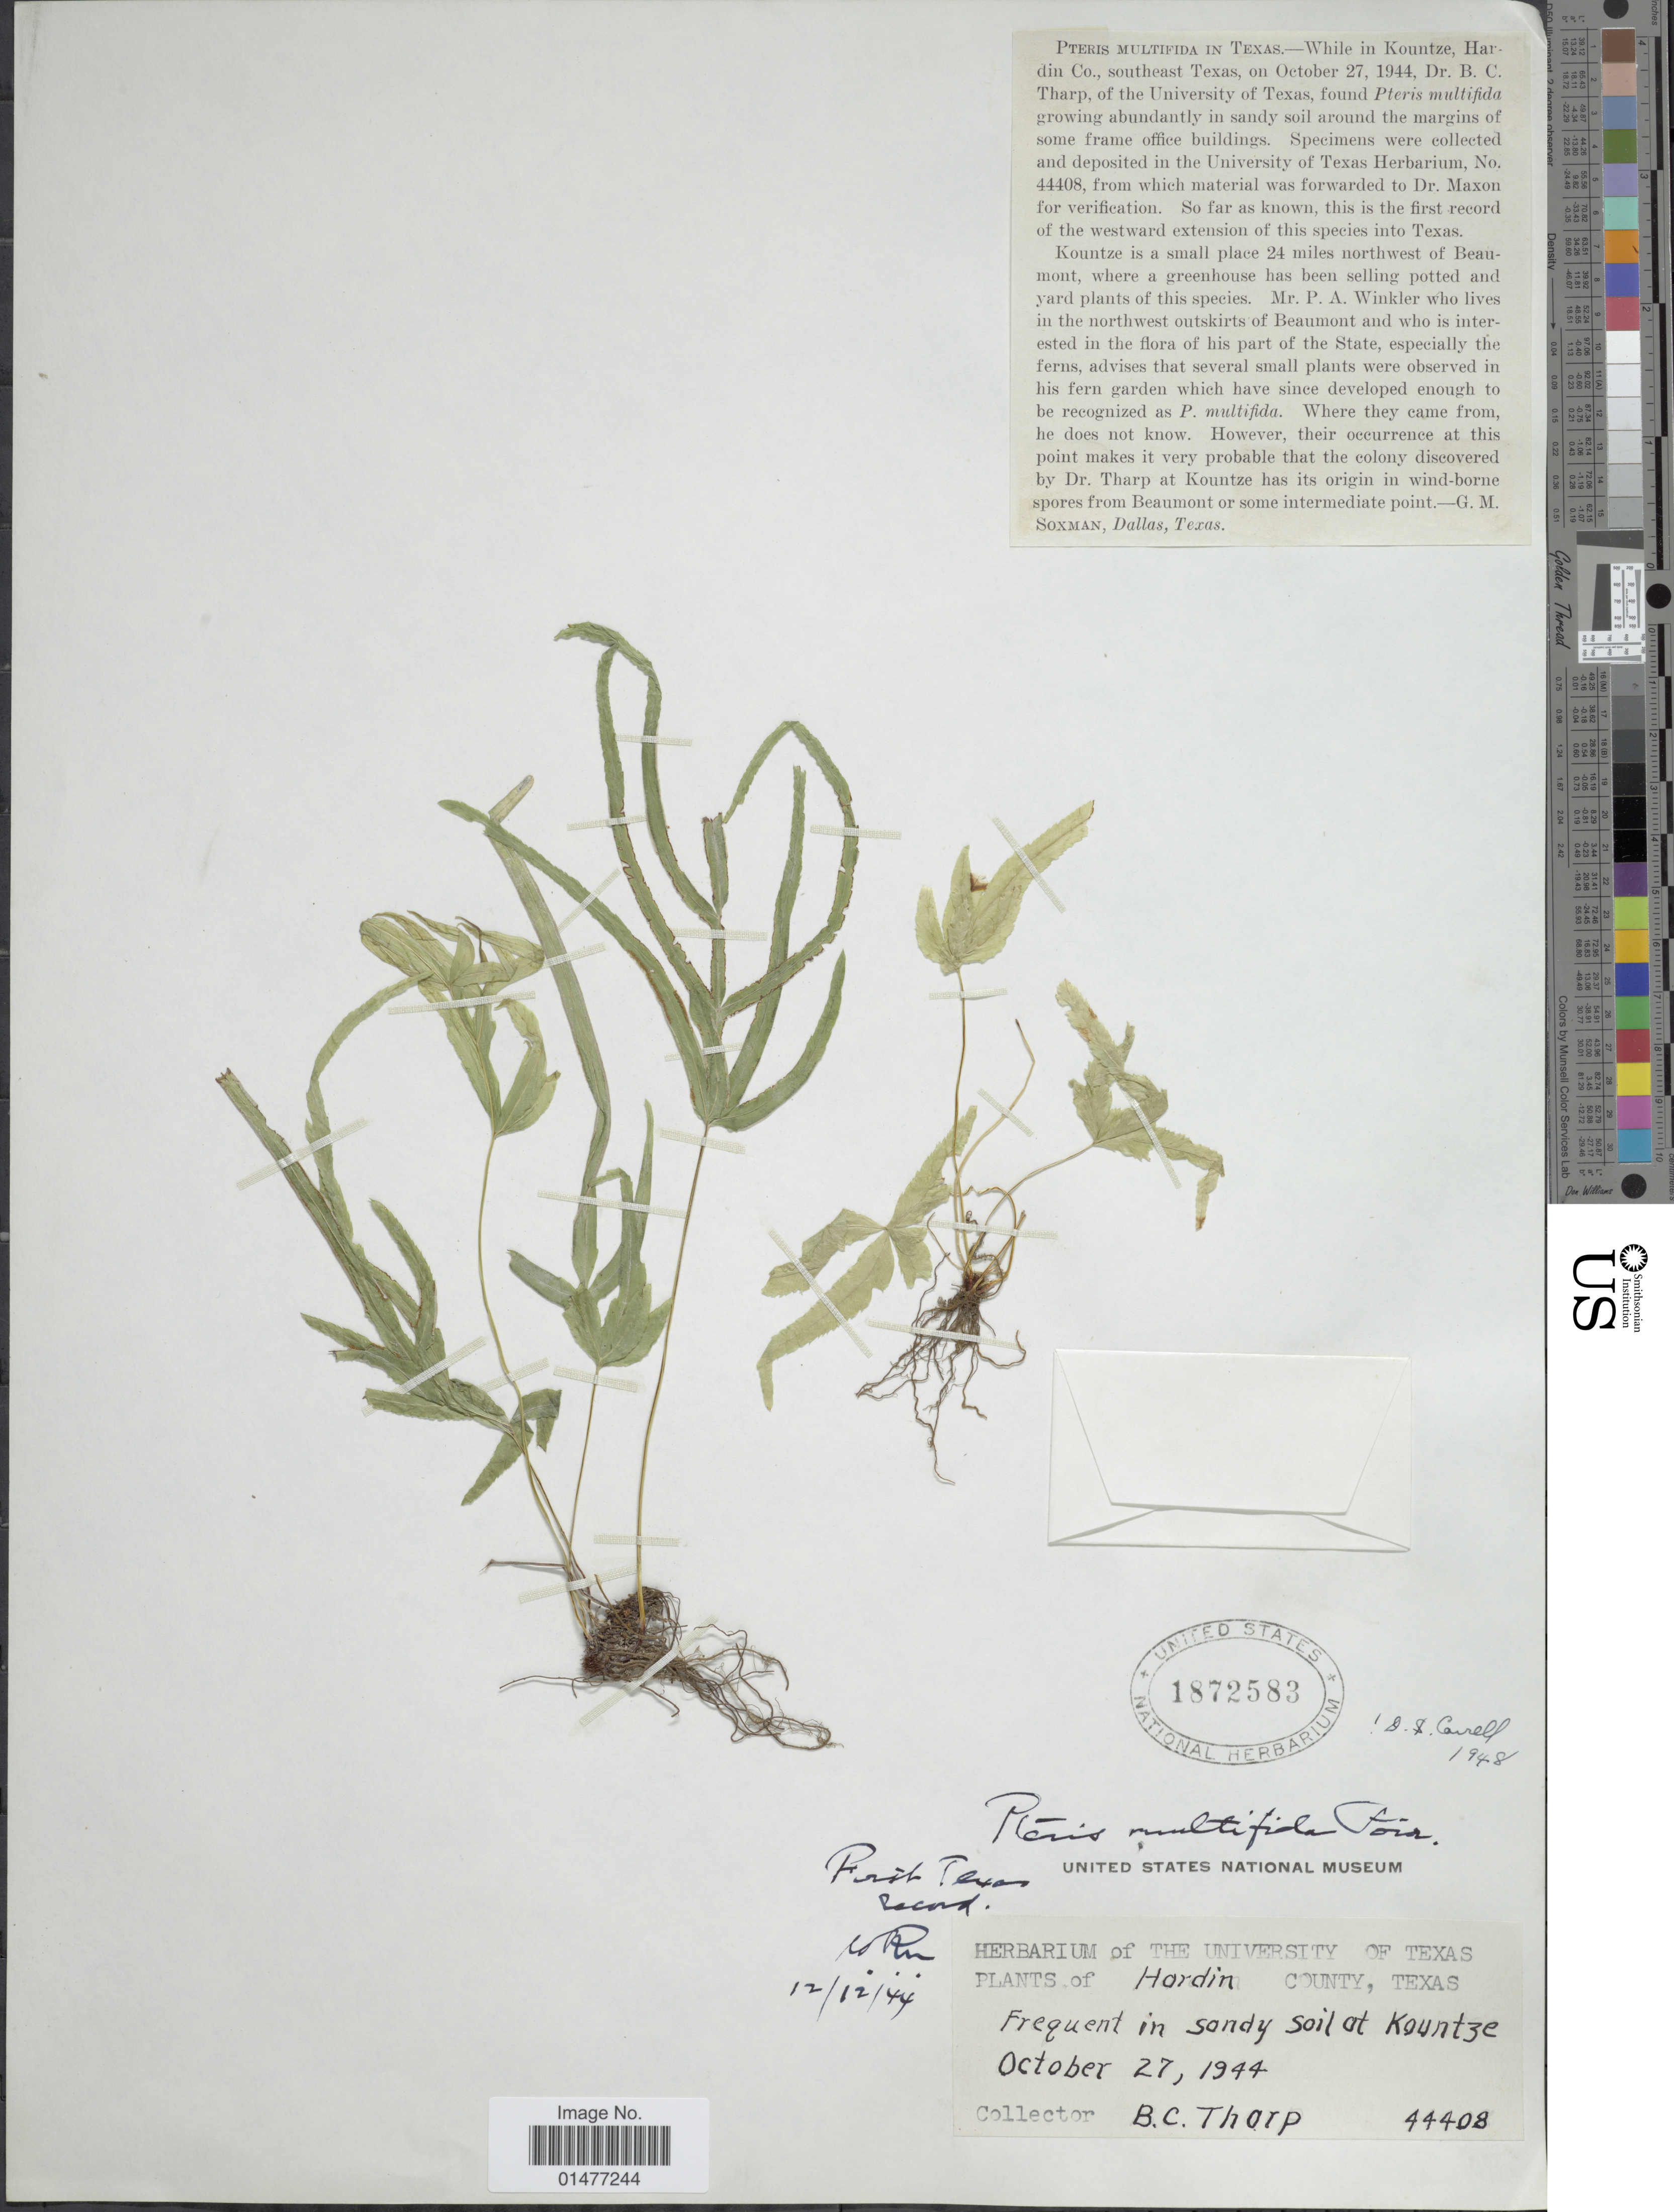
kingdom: Plantae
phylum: Tracheophyta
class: Polypodiopsida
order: Polypodiales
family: Pteridaceae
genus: Pteris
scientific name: Pteris multifida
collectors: B. C. Tharp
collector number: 44408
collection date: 1944-10-27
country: United States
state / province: Texas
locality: Hardin County, Texas, frequent in sandy soil at kountze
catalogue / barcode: US 1872583